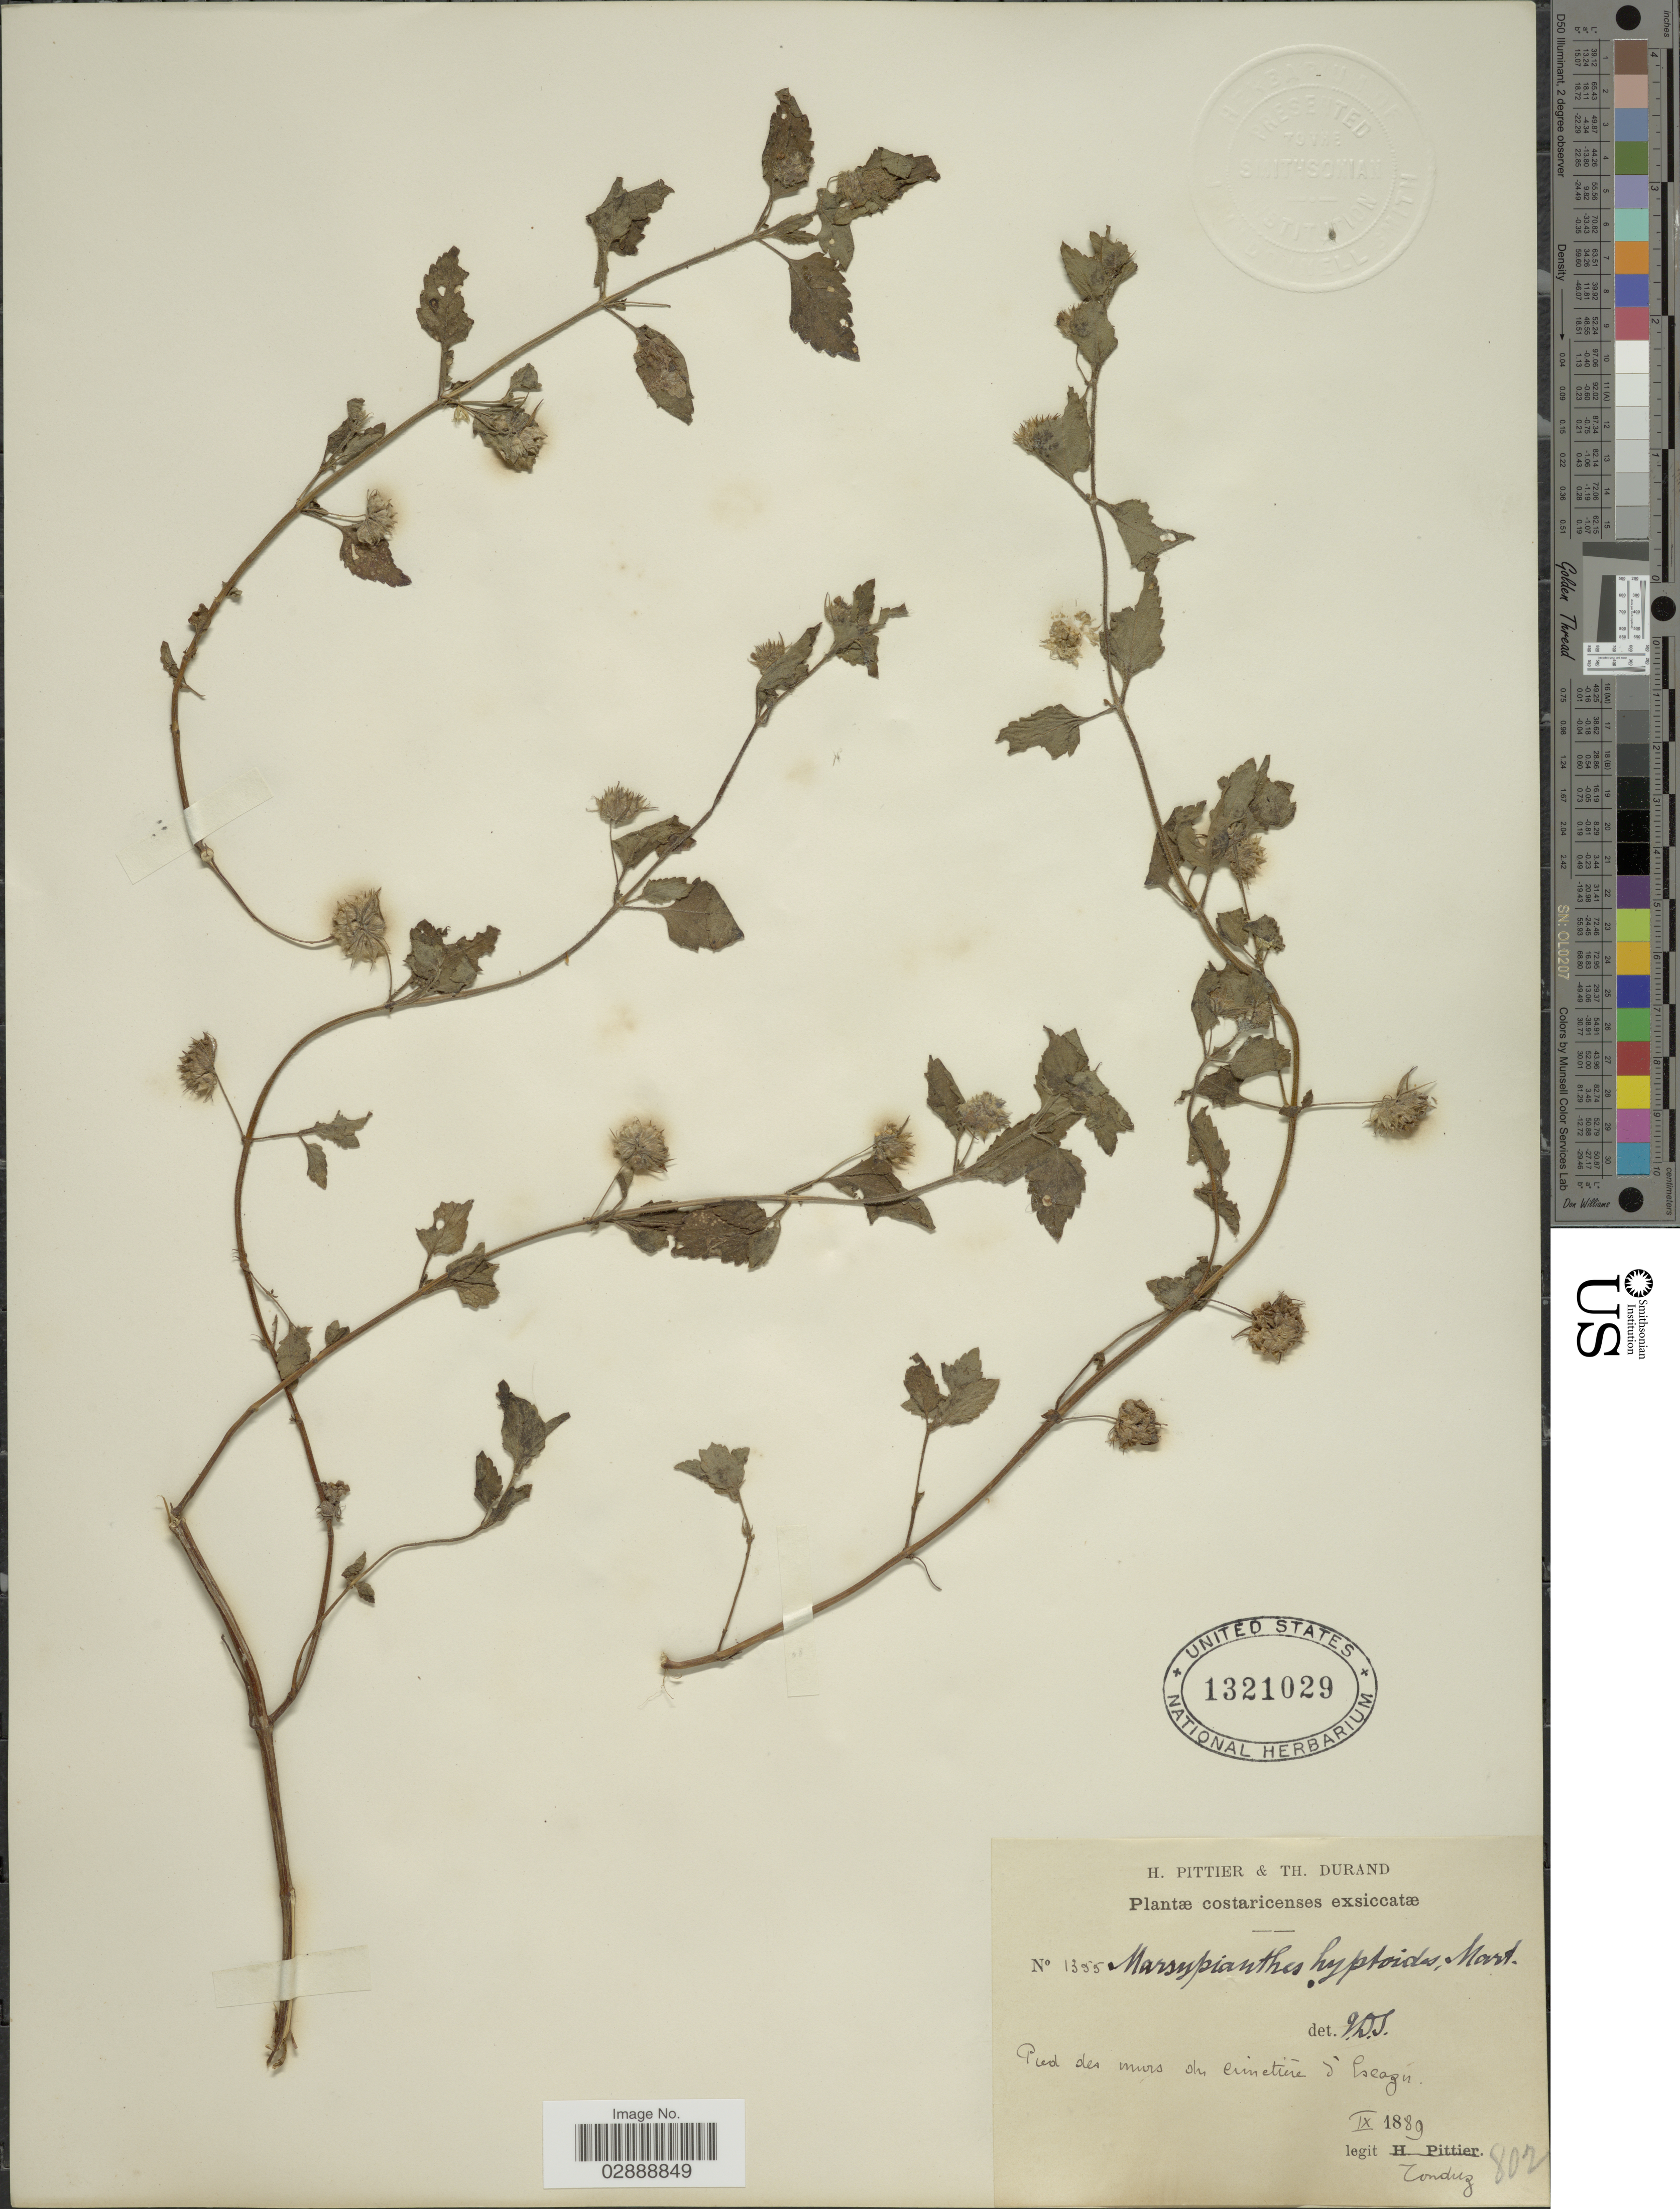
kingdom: Plantae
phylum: Tracheophyta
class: Magnoliopsida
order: Lamiales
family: Lamiaceae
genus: Marsypianthes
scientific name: Marsypianthes chamaedrys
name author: (Vahl) Kuntze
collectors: Tonduz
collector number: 1355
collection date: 1889-09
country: Costa Rica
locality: Costaricenses. Pied des morts du Cimetière d'Escazú.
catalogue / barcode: US 1321029